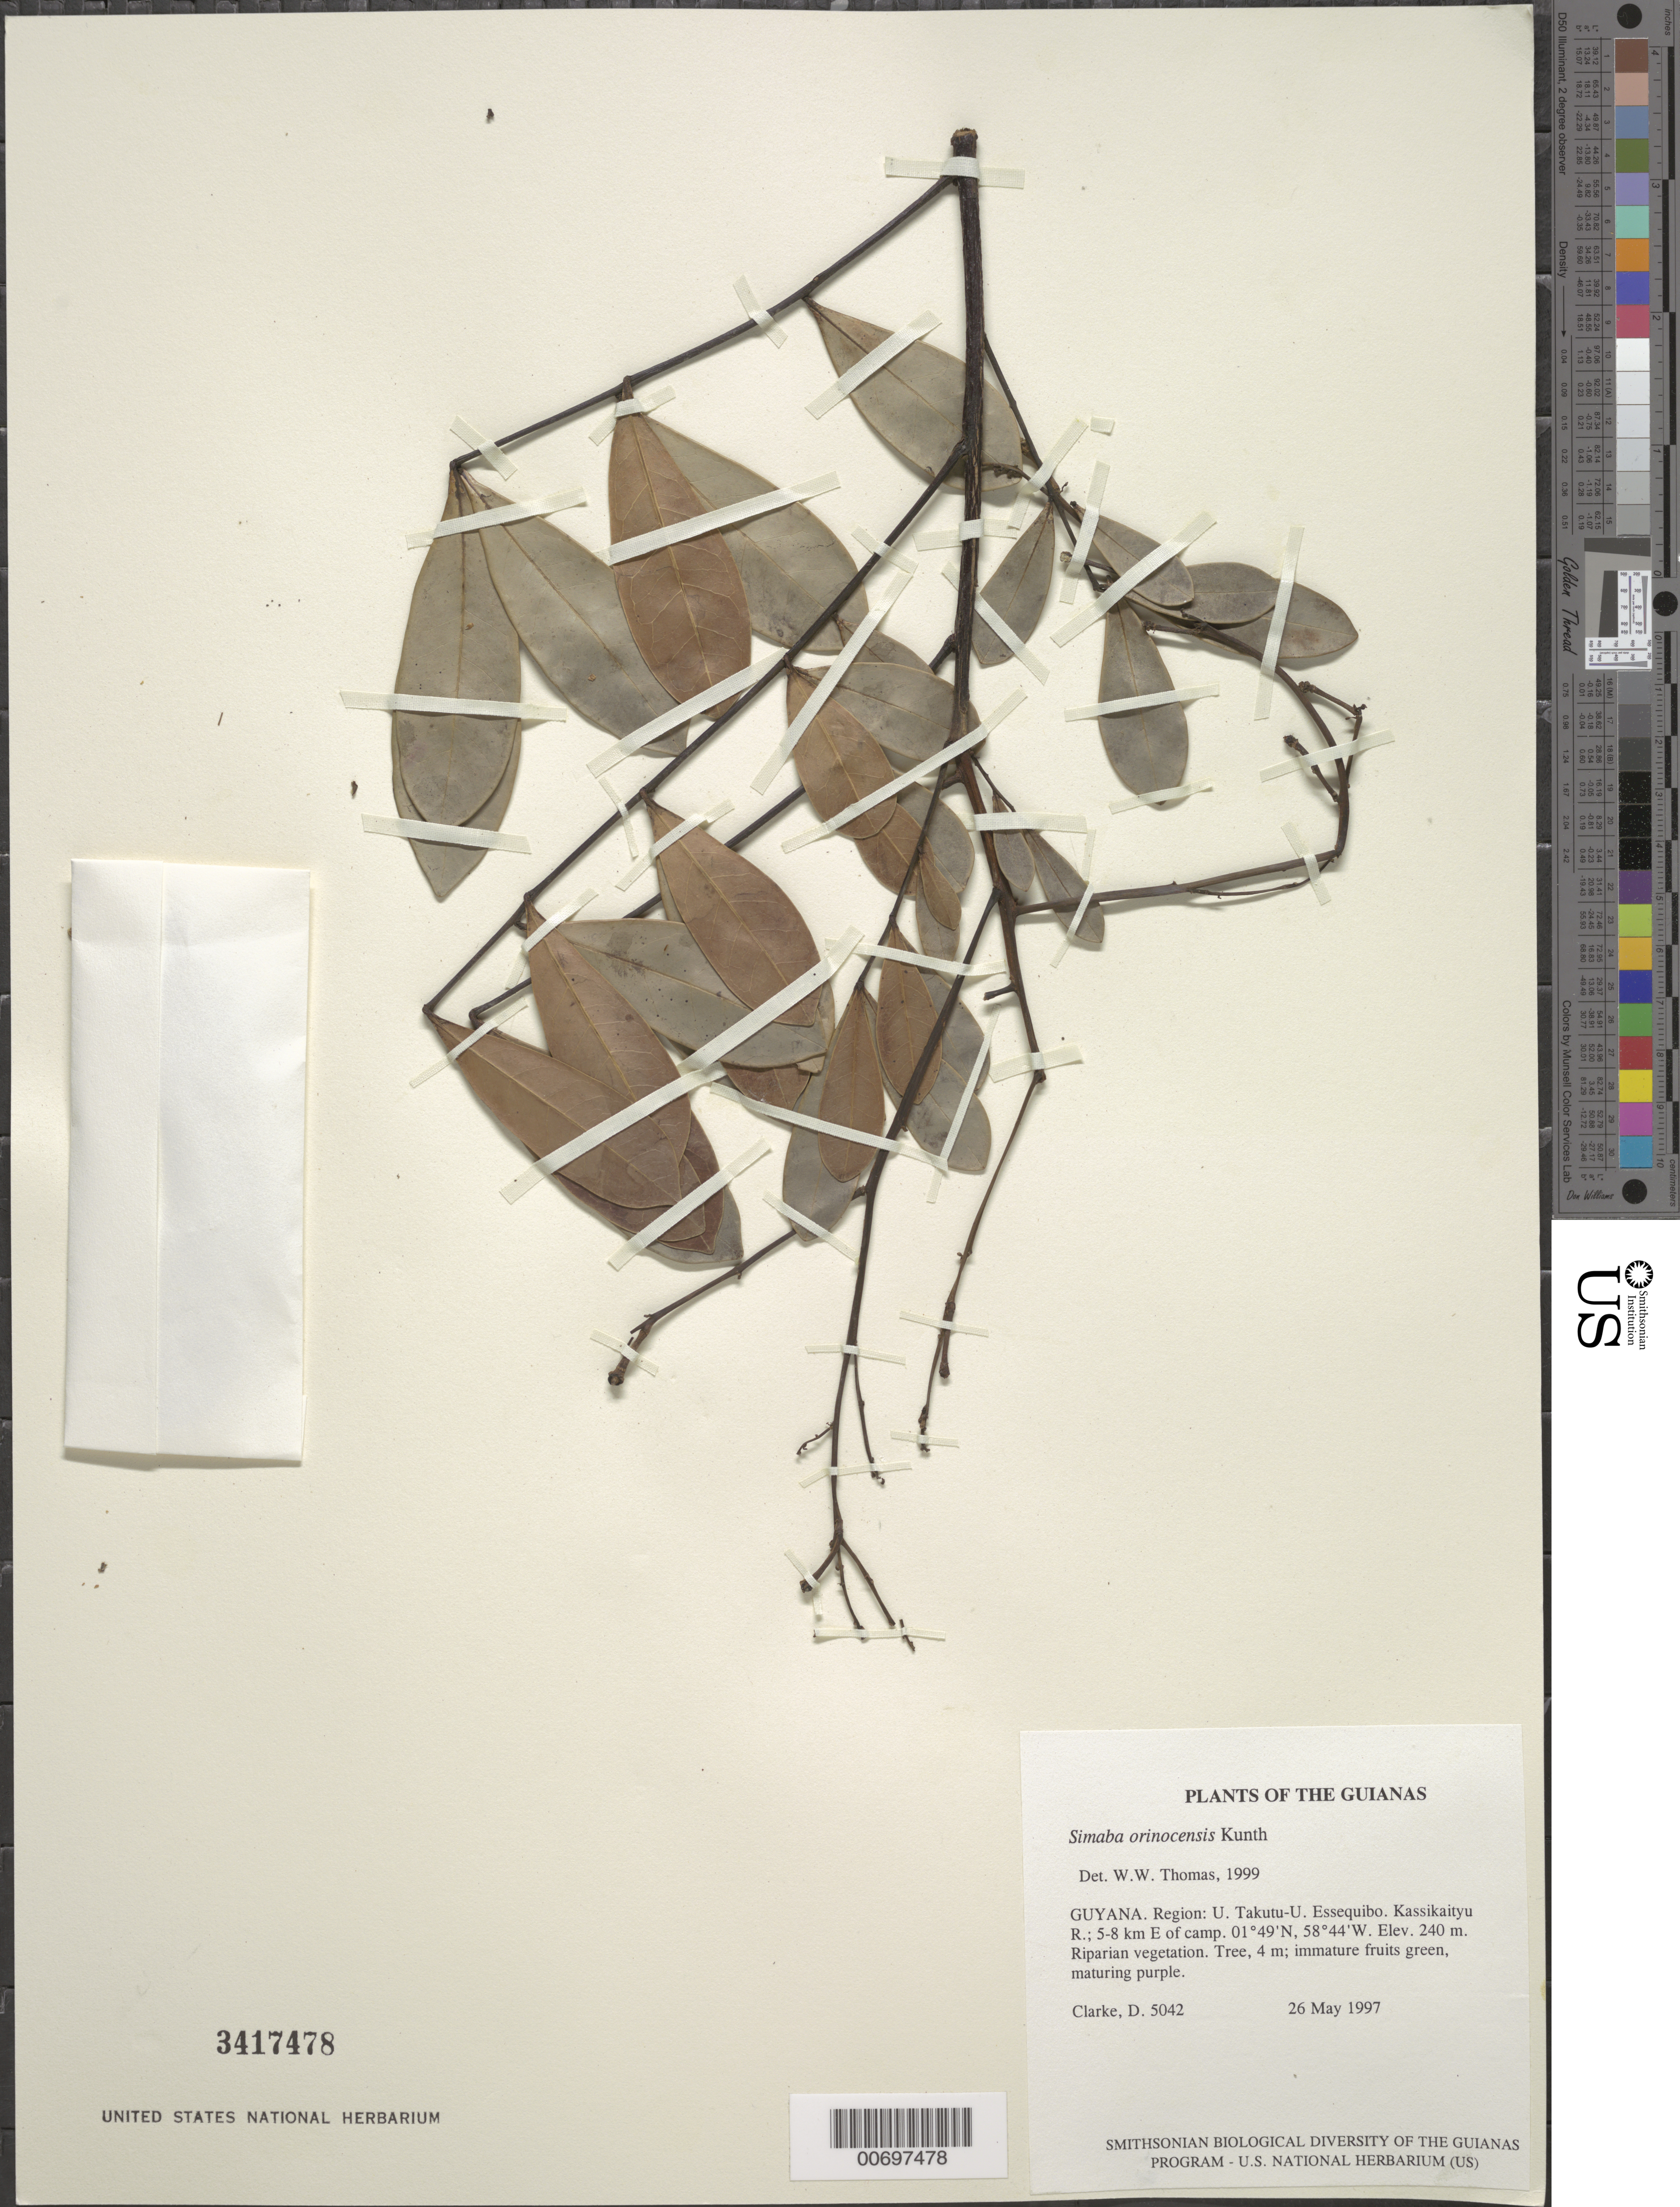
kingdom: Plantae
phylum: Tracheophyta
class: Magnoliopsida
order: Sapindales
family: Simaroubaceae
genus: Simaba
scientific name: Simaba orinocensis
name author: Kunth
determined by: Thomas, W. W., (NY), New York Botanical Garden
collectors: H. D. Clarke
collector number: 5042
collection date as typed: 26 May 1997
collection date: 1997-05-26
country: Guyana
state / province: U. Takutu-U. Essequibo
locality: Kassikaityu R.; 5-8 km E of camp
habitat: Riparian vegetation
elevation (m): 240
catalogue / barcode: US 3417478